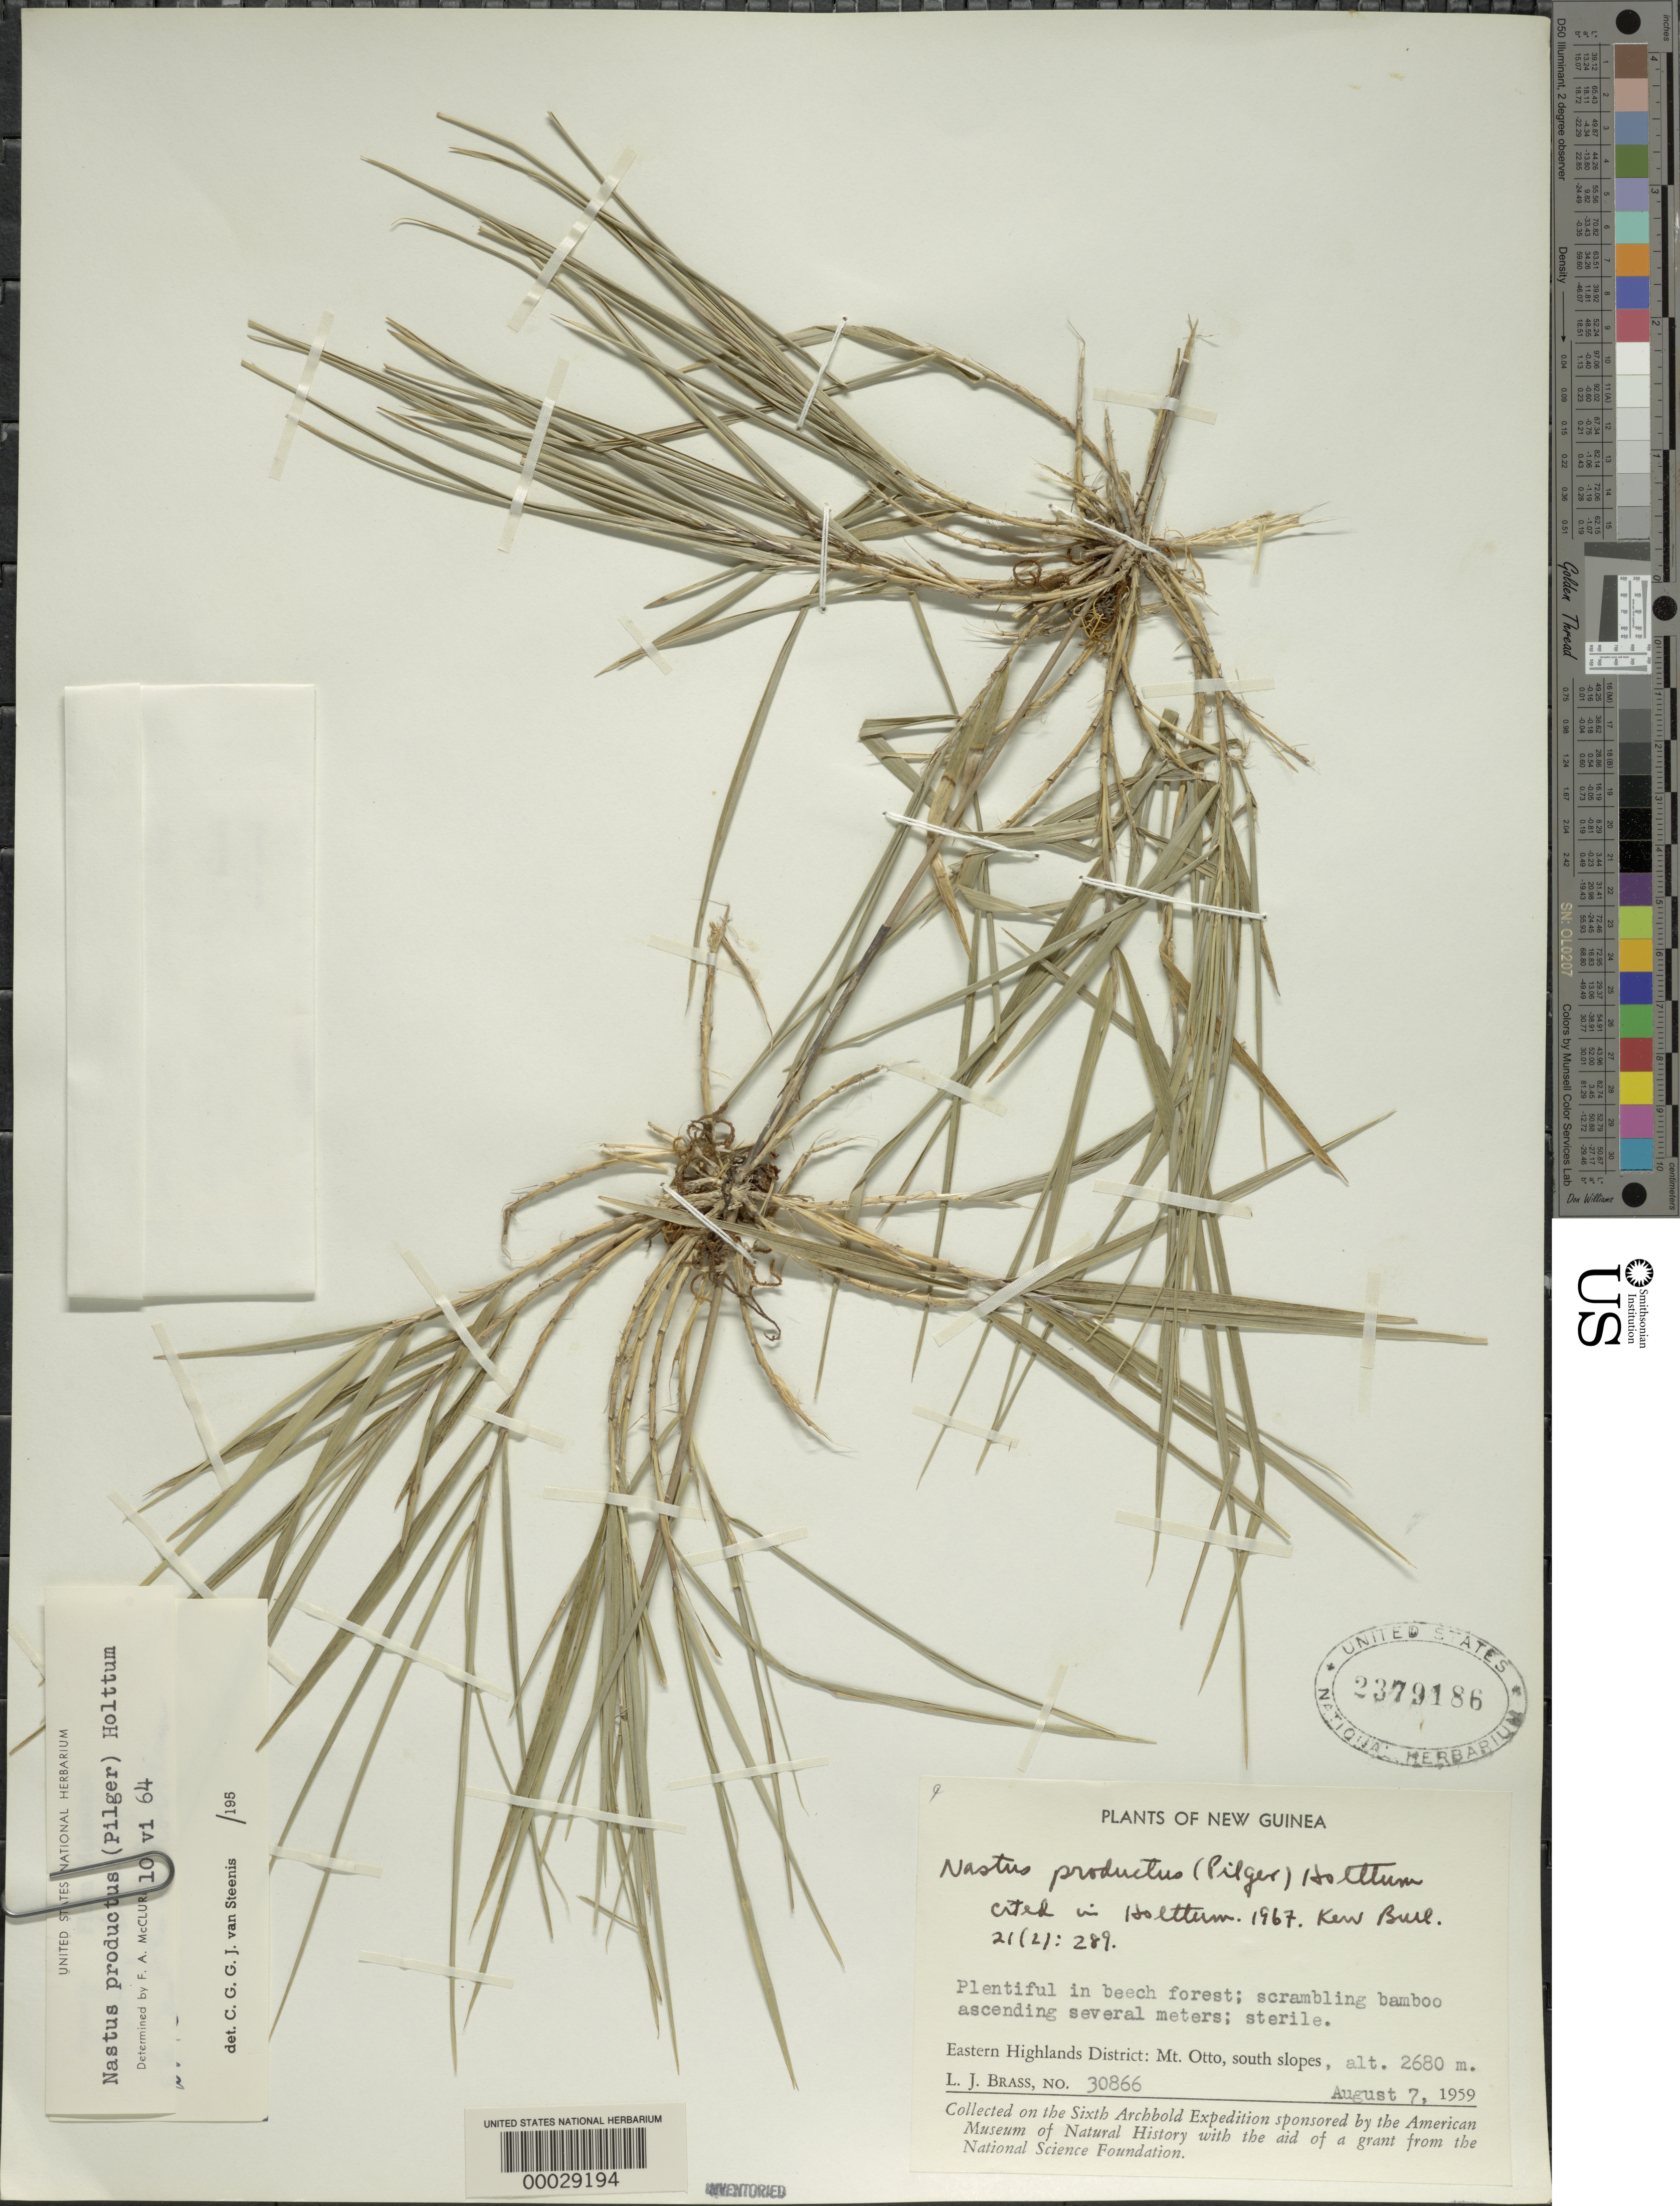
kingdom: Plantae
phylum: Tracheophyta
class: Liliopsida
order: Poales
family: Poaceae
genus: Nastus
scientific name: Nastus productus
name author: (Pilg.) Holttum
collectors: L. J. Brass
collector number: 30866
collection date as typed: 07 Aug 1959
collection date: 1959-08-07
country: Papua New Guinea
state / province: Eastern Highlands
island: New Guinea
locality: Mt. otto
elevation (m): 2680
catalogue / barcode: US 2379186